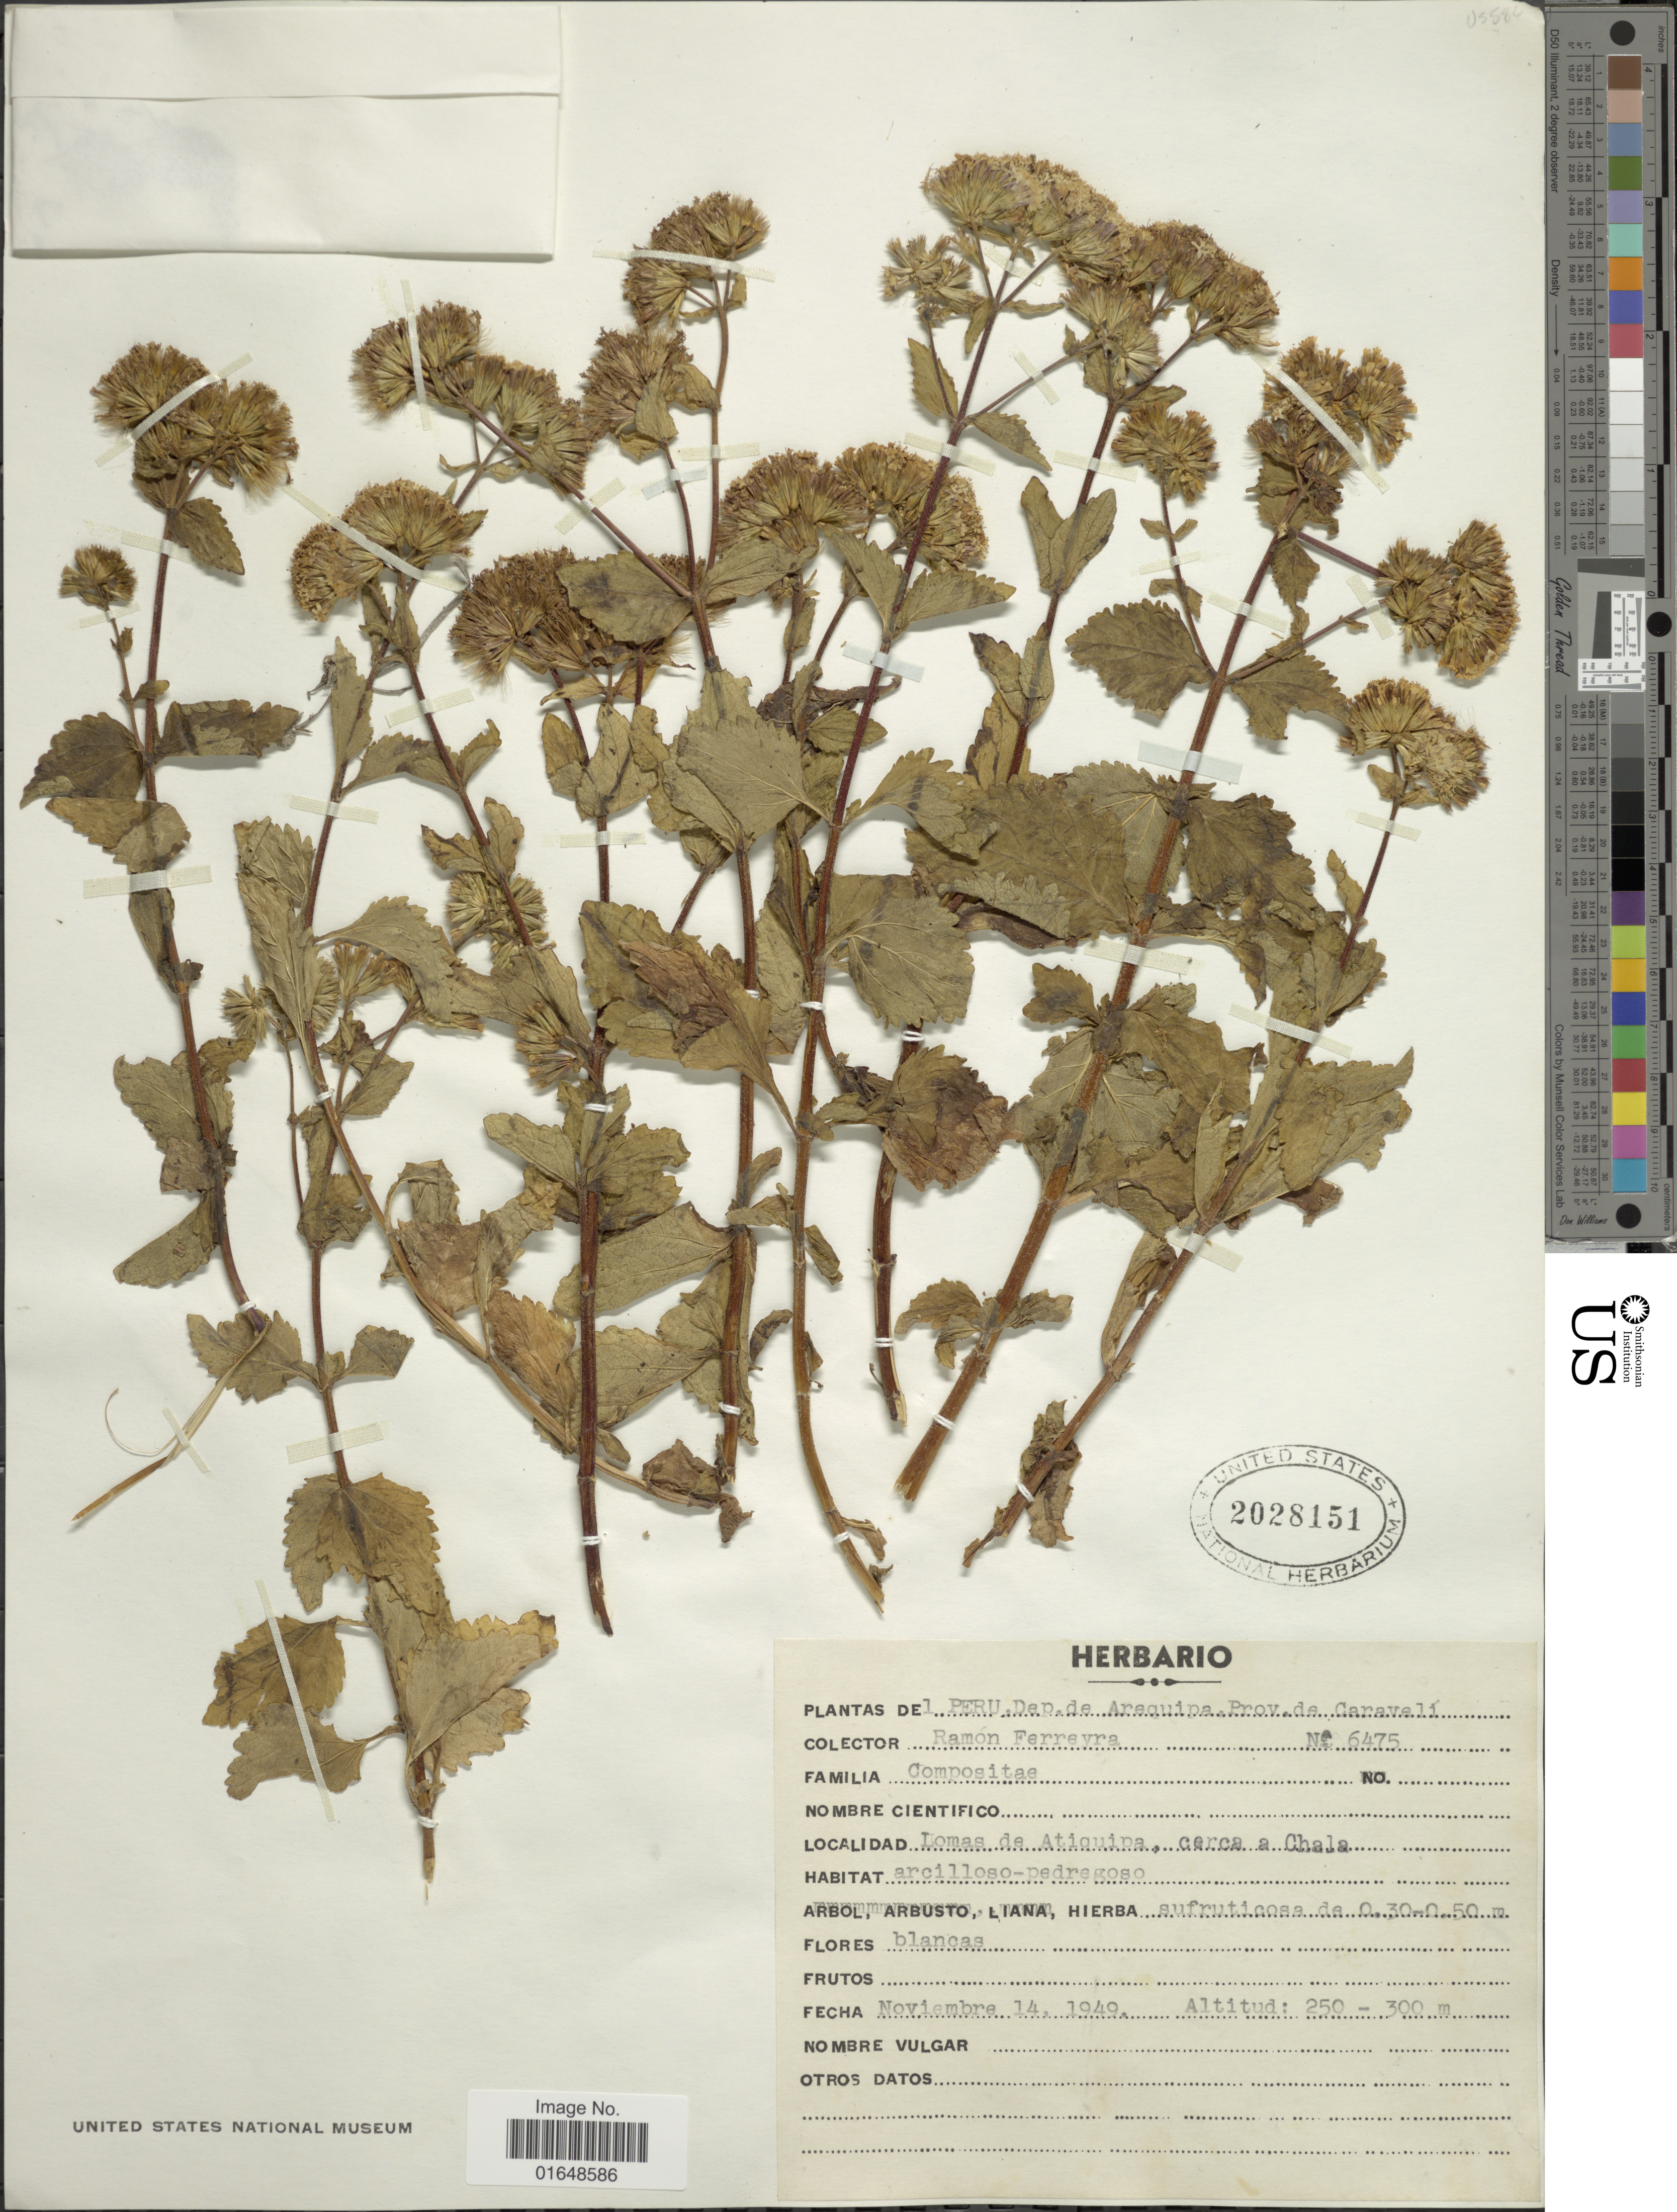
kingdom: Plantae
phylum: Tracheophyta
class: Magnoliopsida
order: Asterales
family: Asteraceae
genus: Stevia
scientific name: Stevia ovata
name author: Willd.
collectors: R. A. Ferreyra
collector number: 6475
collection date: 1949-11-14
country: Peru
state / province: Arequipa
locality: Dep. de Arequipa. Prov. de Caraveli. Lomas de Atiquipa, cerca a Chala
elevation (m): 250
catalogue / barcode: US 2028151